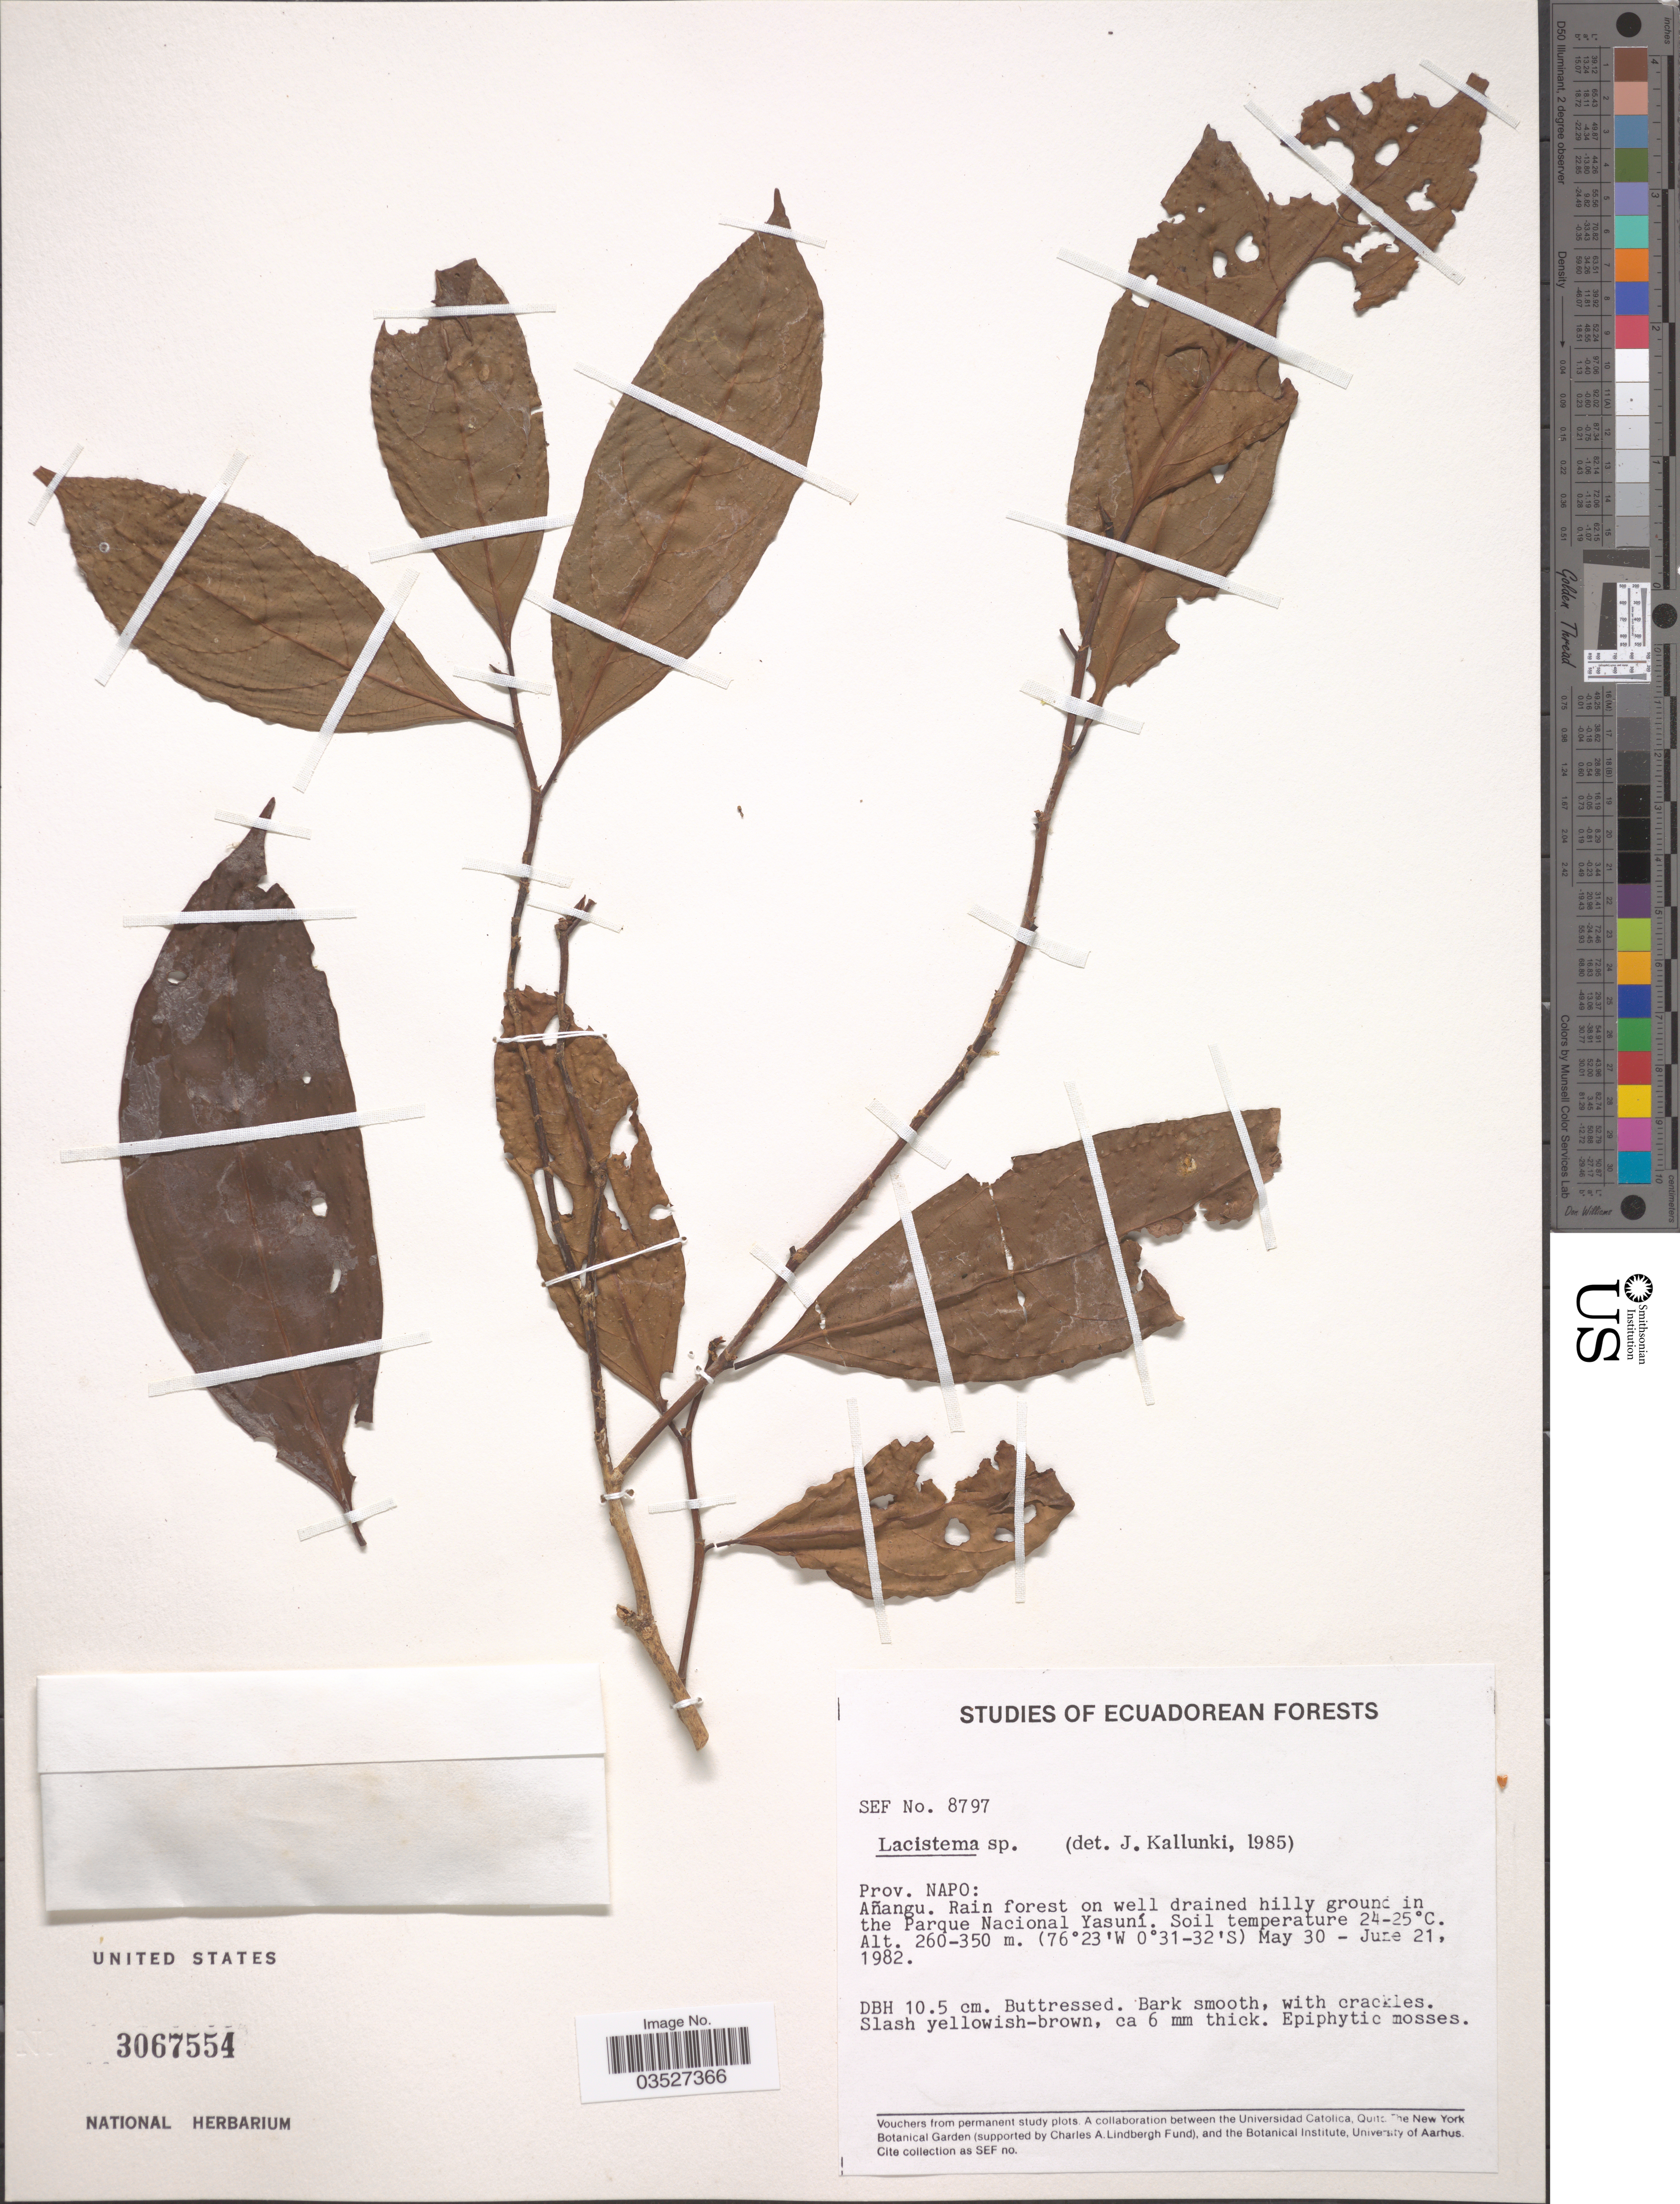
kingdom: Plantae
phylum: Tracheophyta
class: Magnoliopsida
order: Malpighiales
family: Lacistemataceae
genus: Lacistema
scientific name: Lacistema sp.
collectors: Studies of Ecuadorean Forests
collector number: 8797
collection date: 1982-05-30/1982-06-21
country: Ecuador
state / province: Napo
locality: Añangu. Rain forest on well drained hilly ground in the Parque Nacional Yasuní.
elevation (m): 260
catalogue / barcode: US 3067554